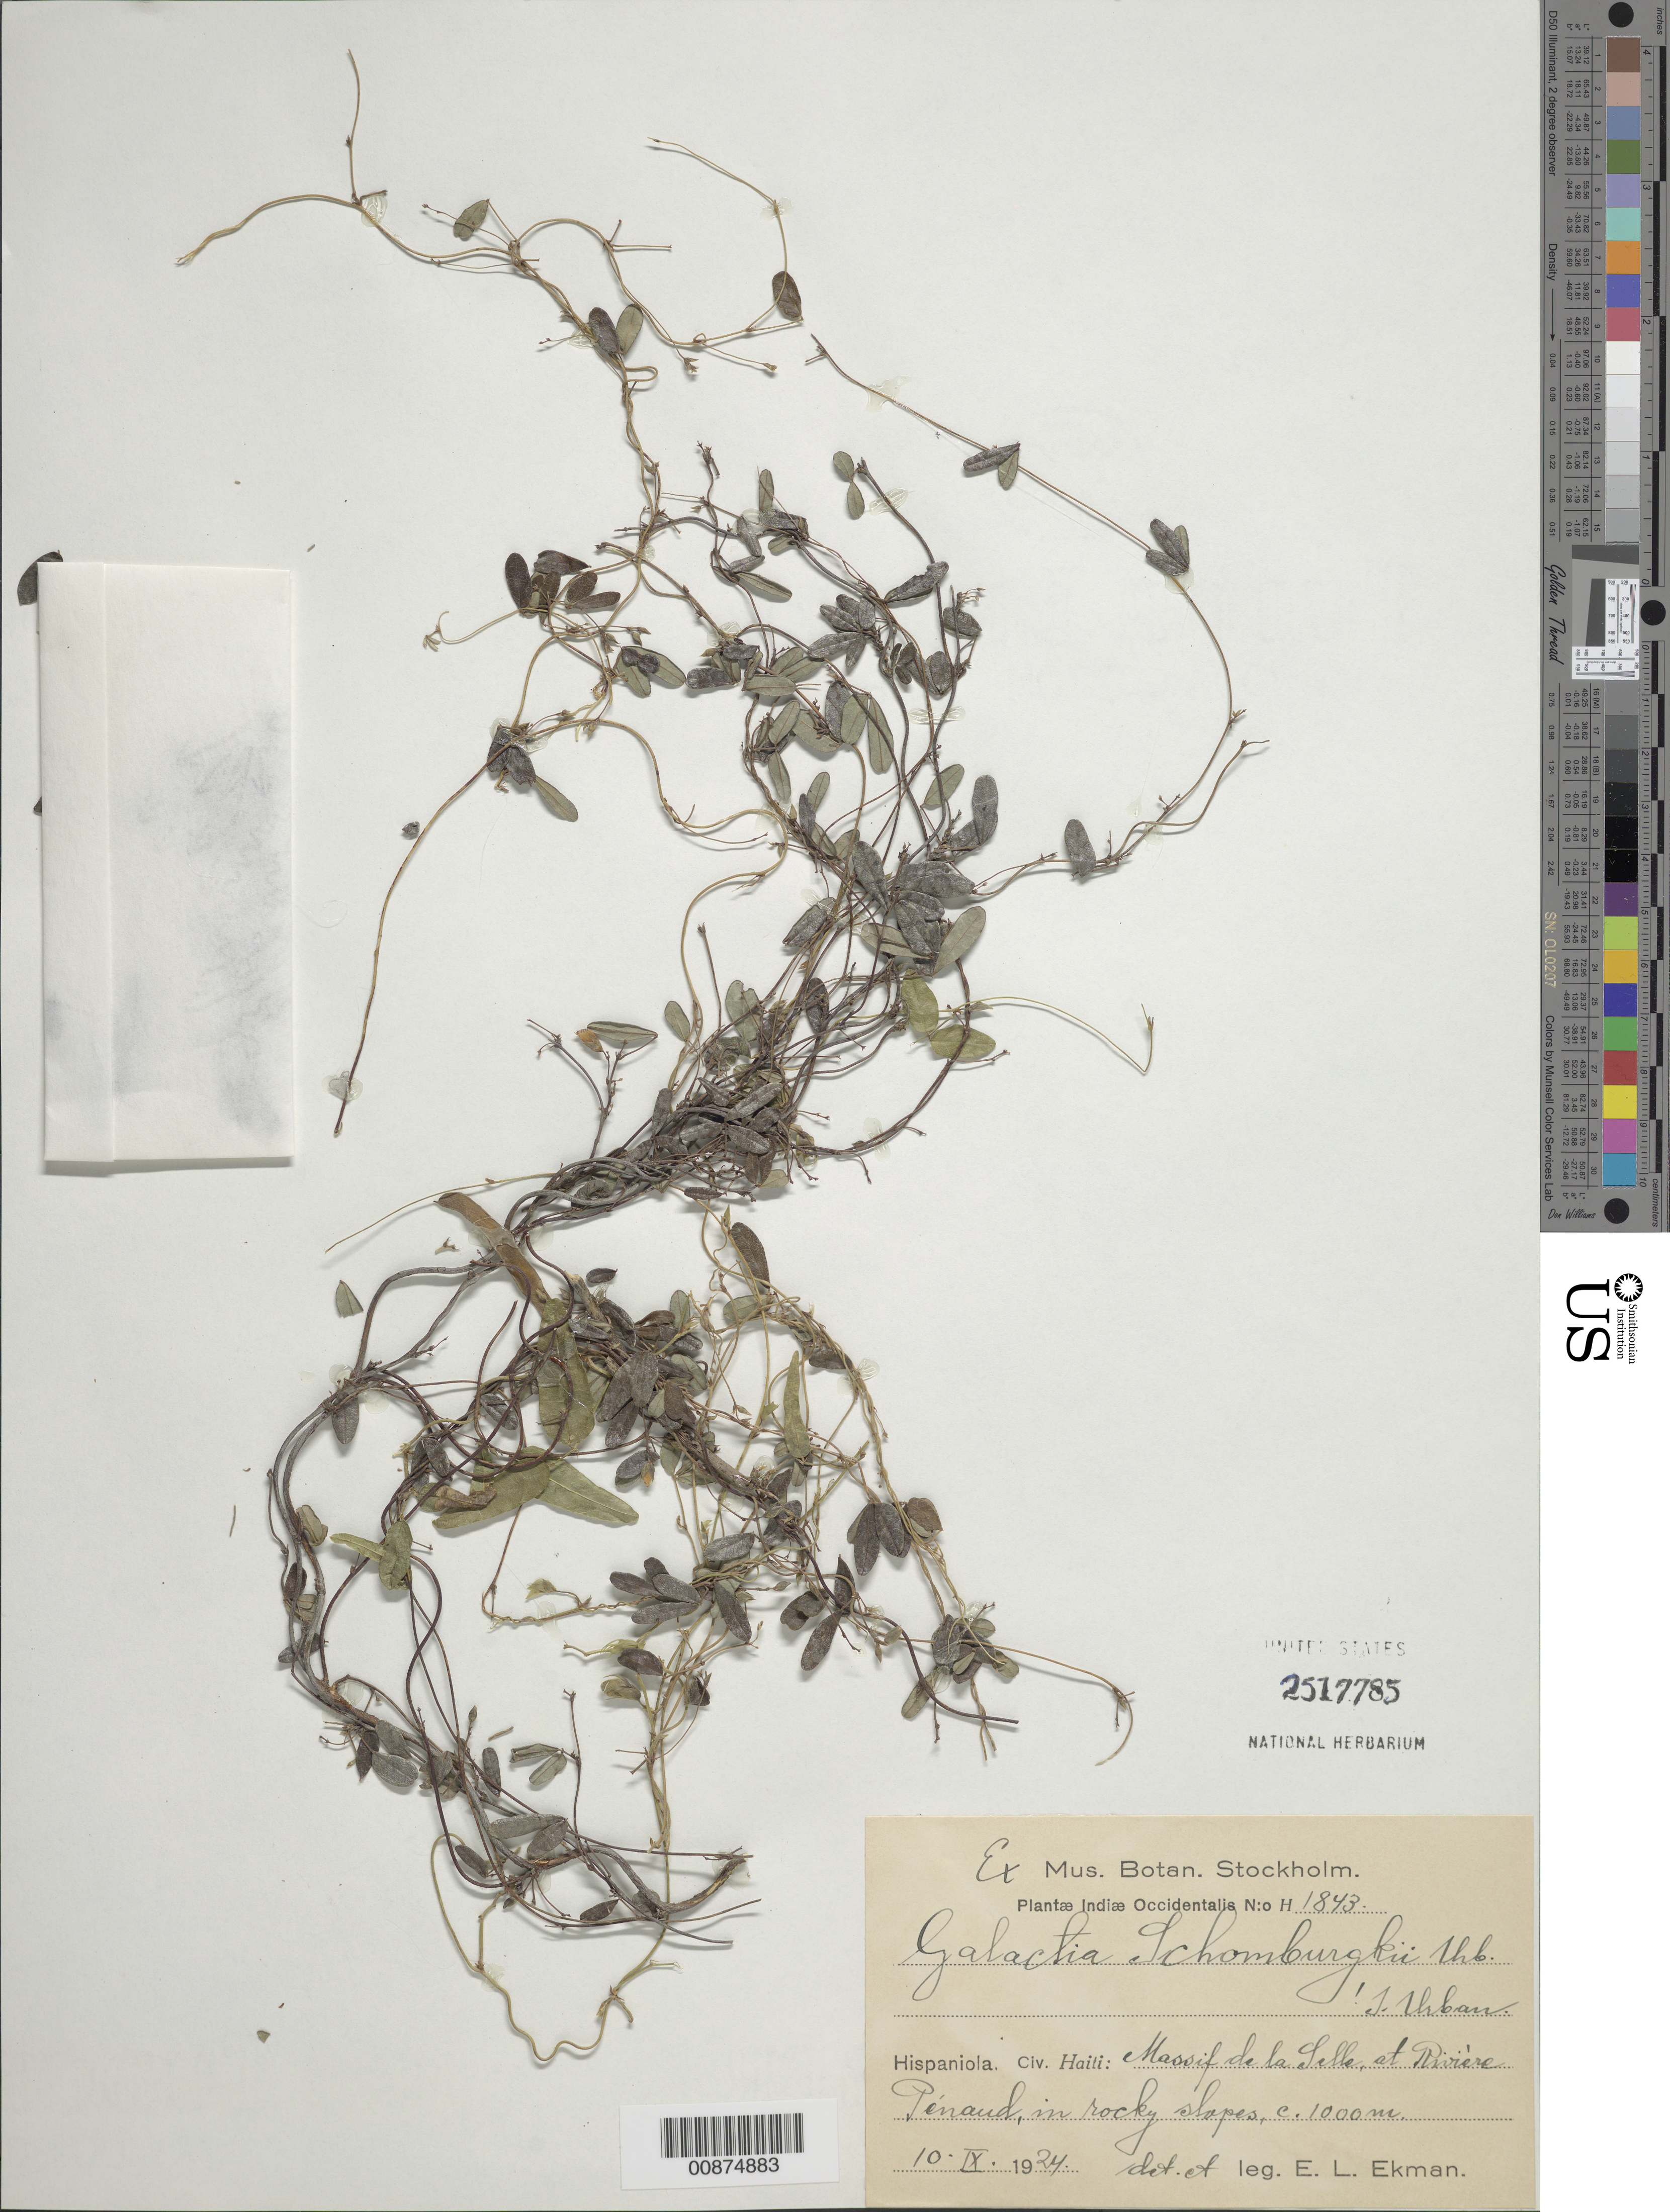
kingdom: Plantae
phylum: Tracheophyta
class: Magnoliopsida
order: Fabales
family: Fabaceae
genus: Galactia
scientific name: Galactia schomburgkii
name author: Urb.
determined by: Urban, Ignatz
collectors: E. L. Ekman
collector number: H 1843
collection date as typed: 10 Sep 1924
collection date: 1924-09-10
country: Haiti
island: Hispaniola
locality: Massif de la Selle, at Rivière Pénaud.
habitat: In rocky slopes.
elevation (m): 1000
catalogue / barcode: US 2517785